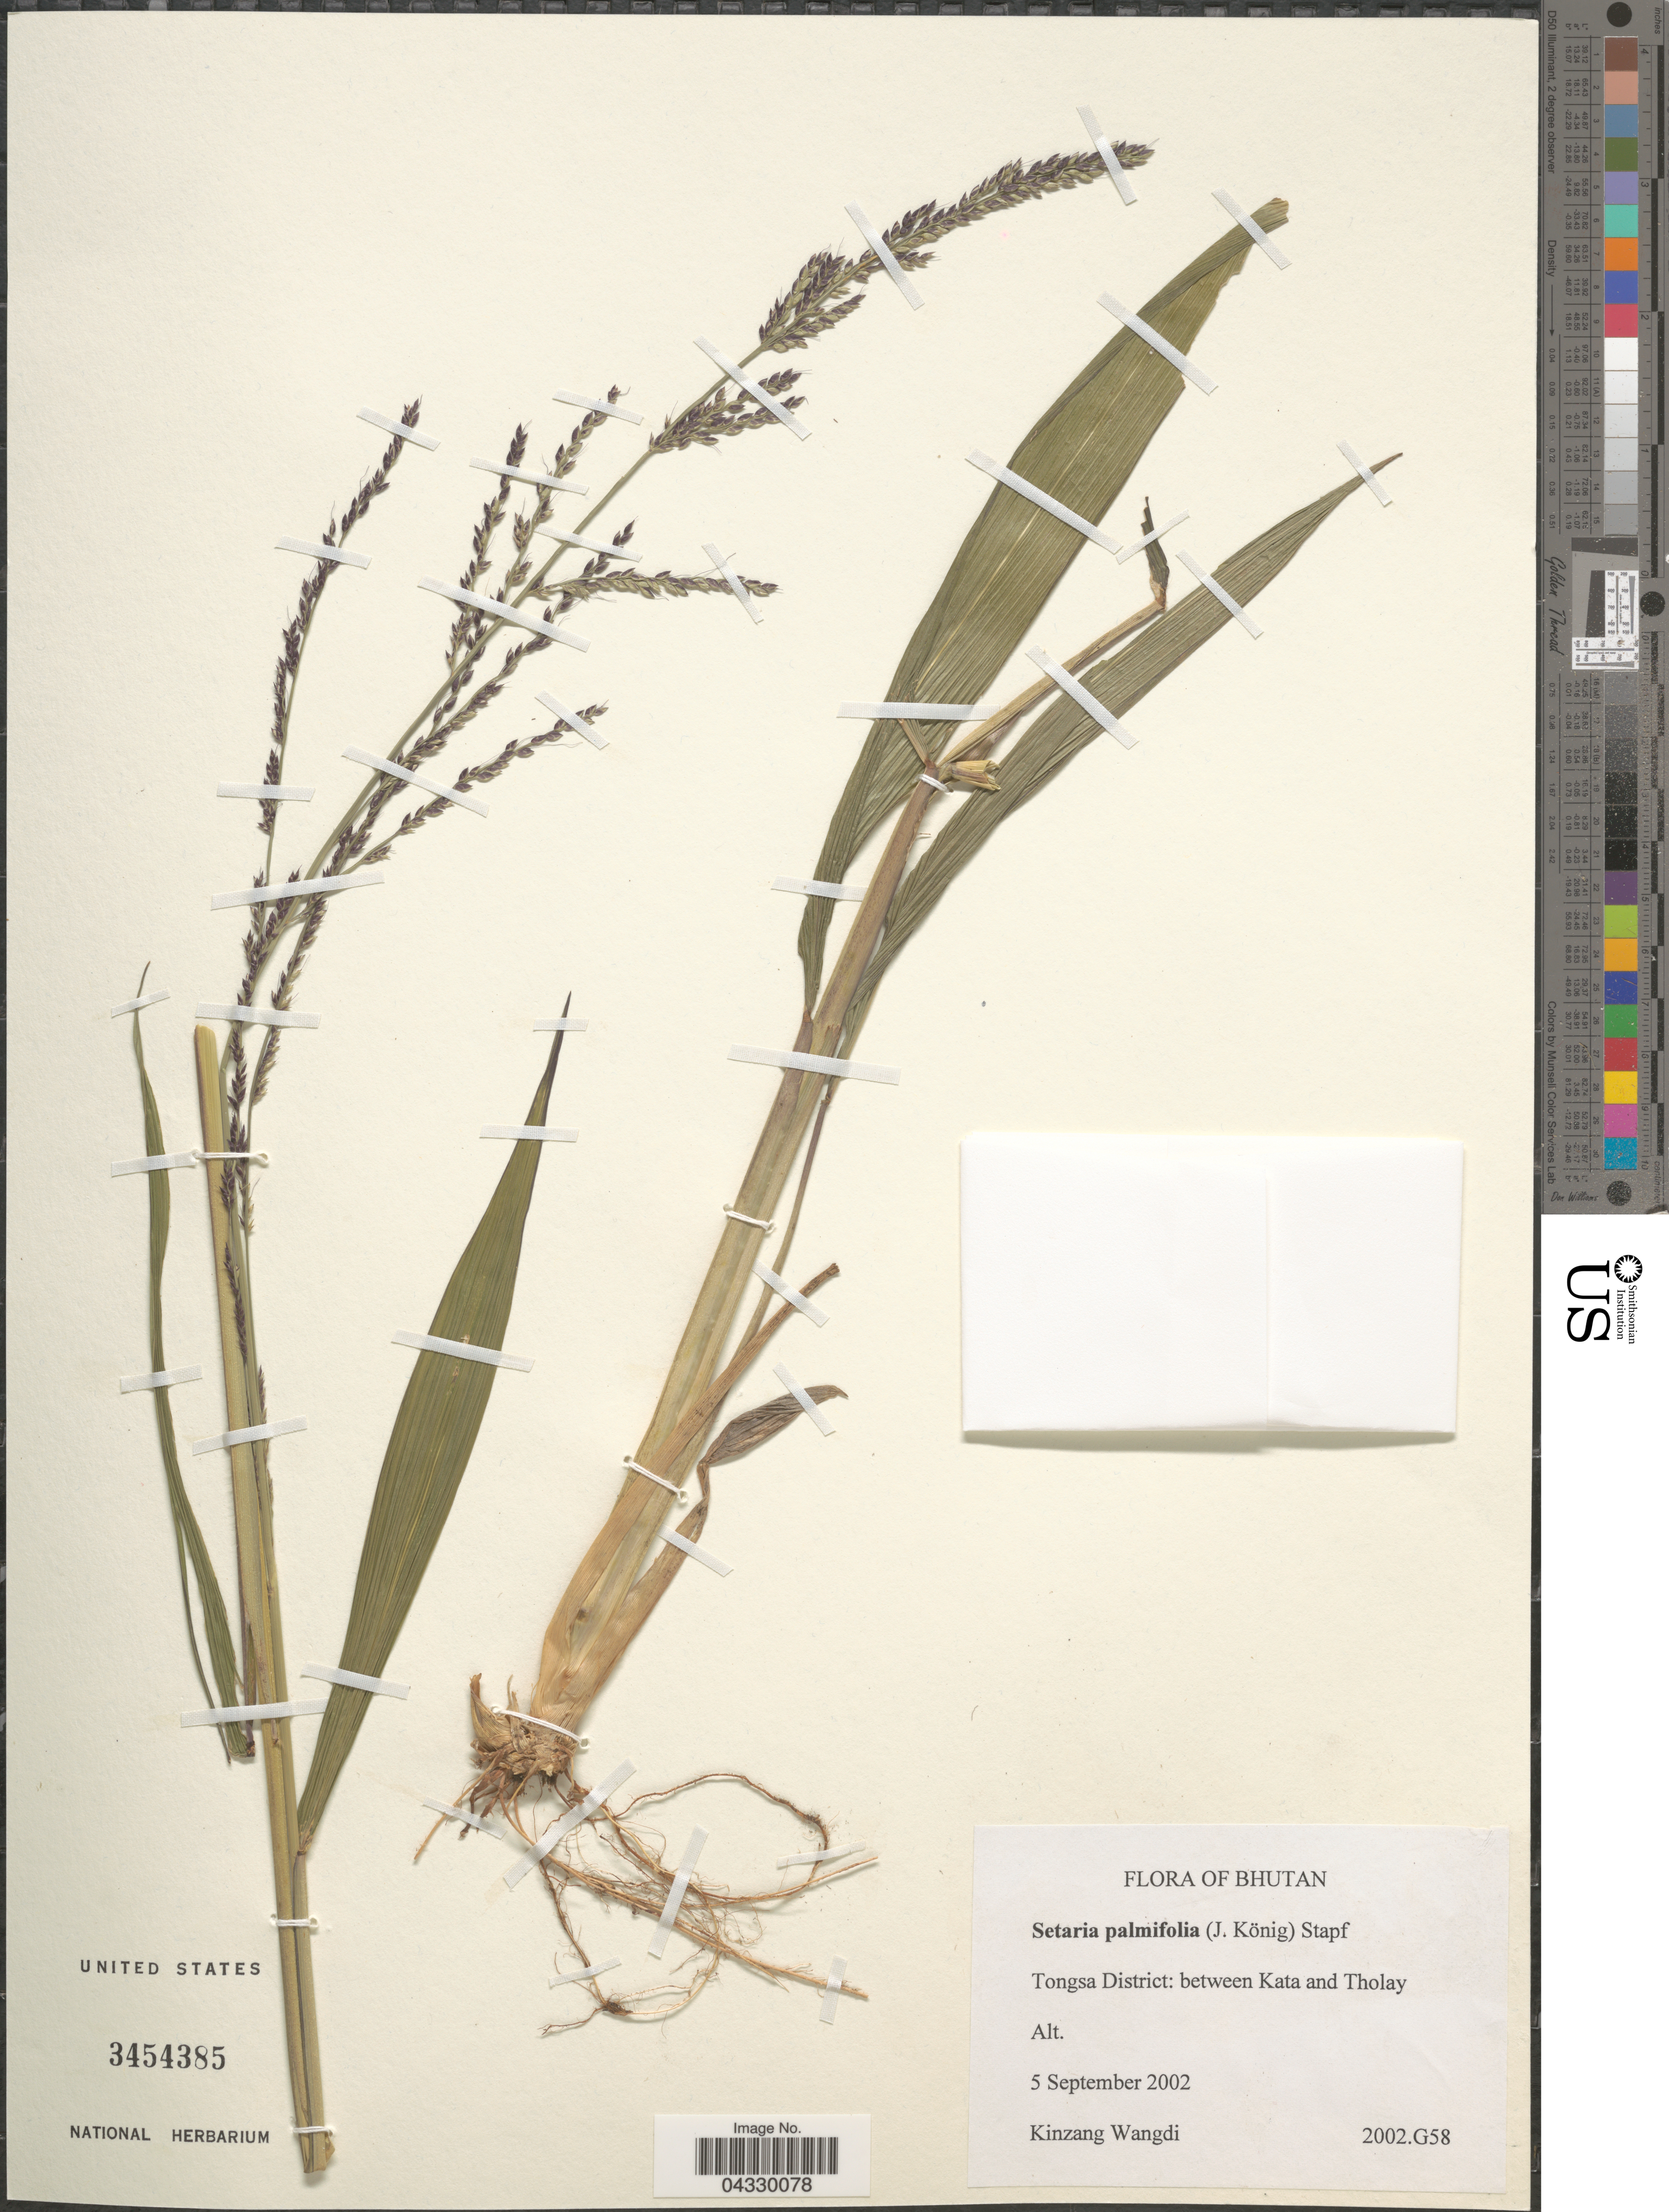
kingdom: Plantae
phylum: Tracheophyta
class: Liliopsida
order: Poales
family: Poaceae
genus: Setaria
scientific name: Setaria palmifolia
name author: (J. Koenig) Stapf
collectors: K. Wangdi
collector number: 2002.G58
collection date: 2002-09-05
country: Bhutan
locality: Tongsa District: between Kata and Tholay.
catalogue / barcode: US 3454385